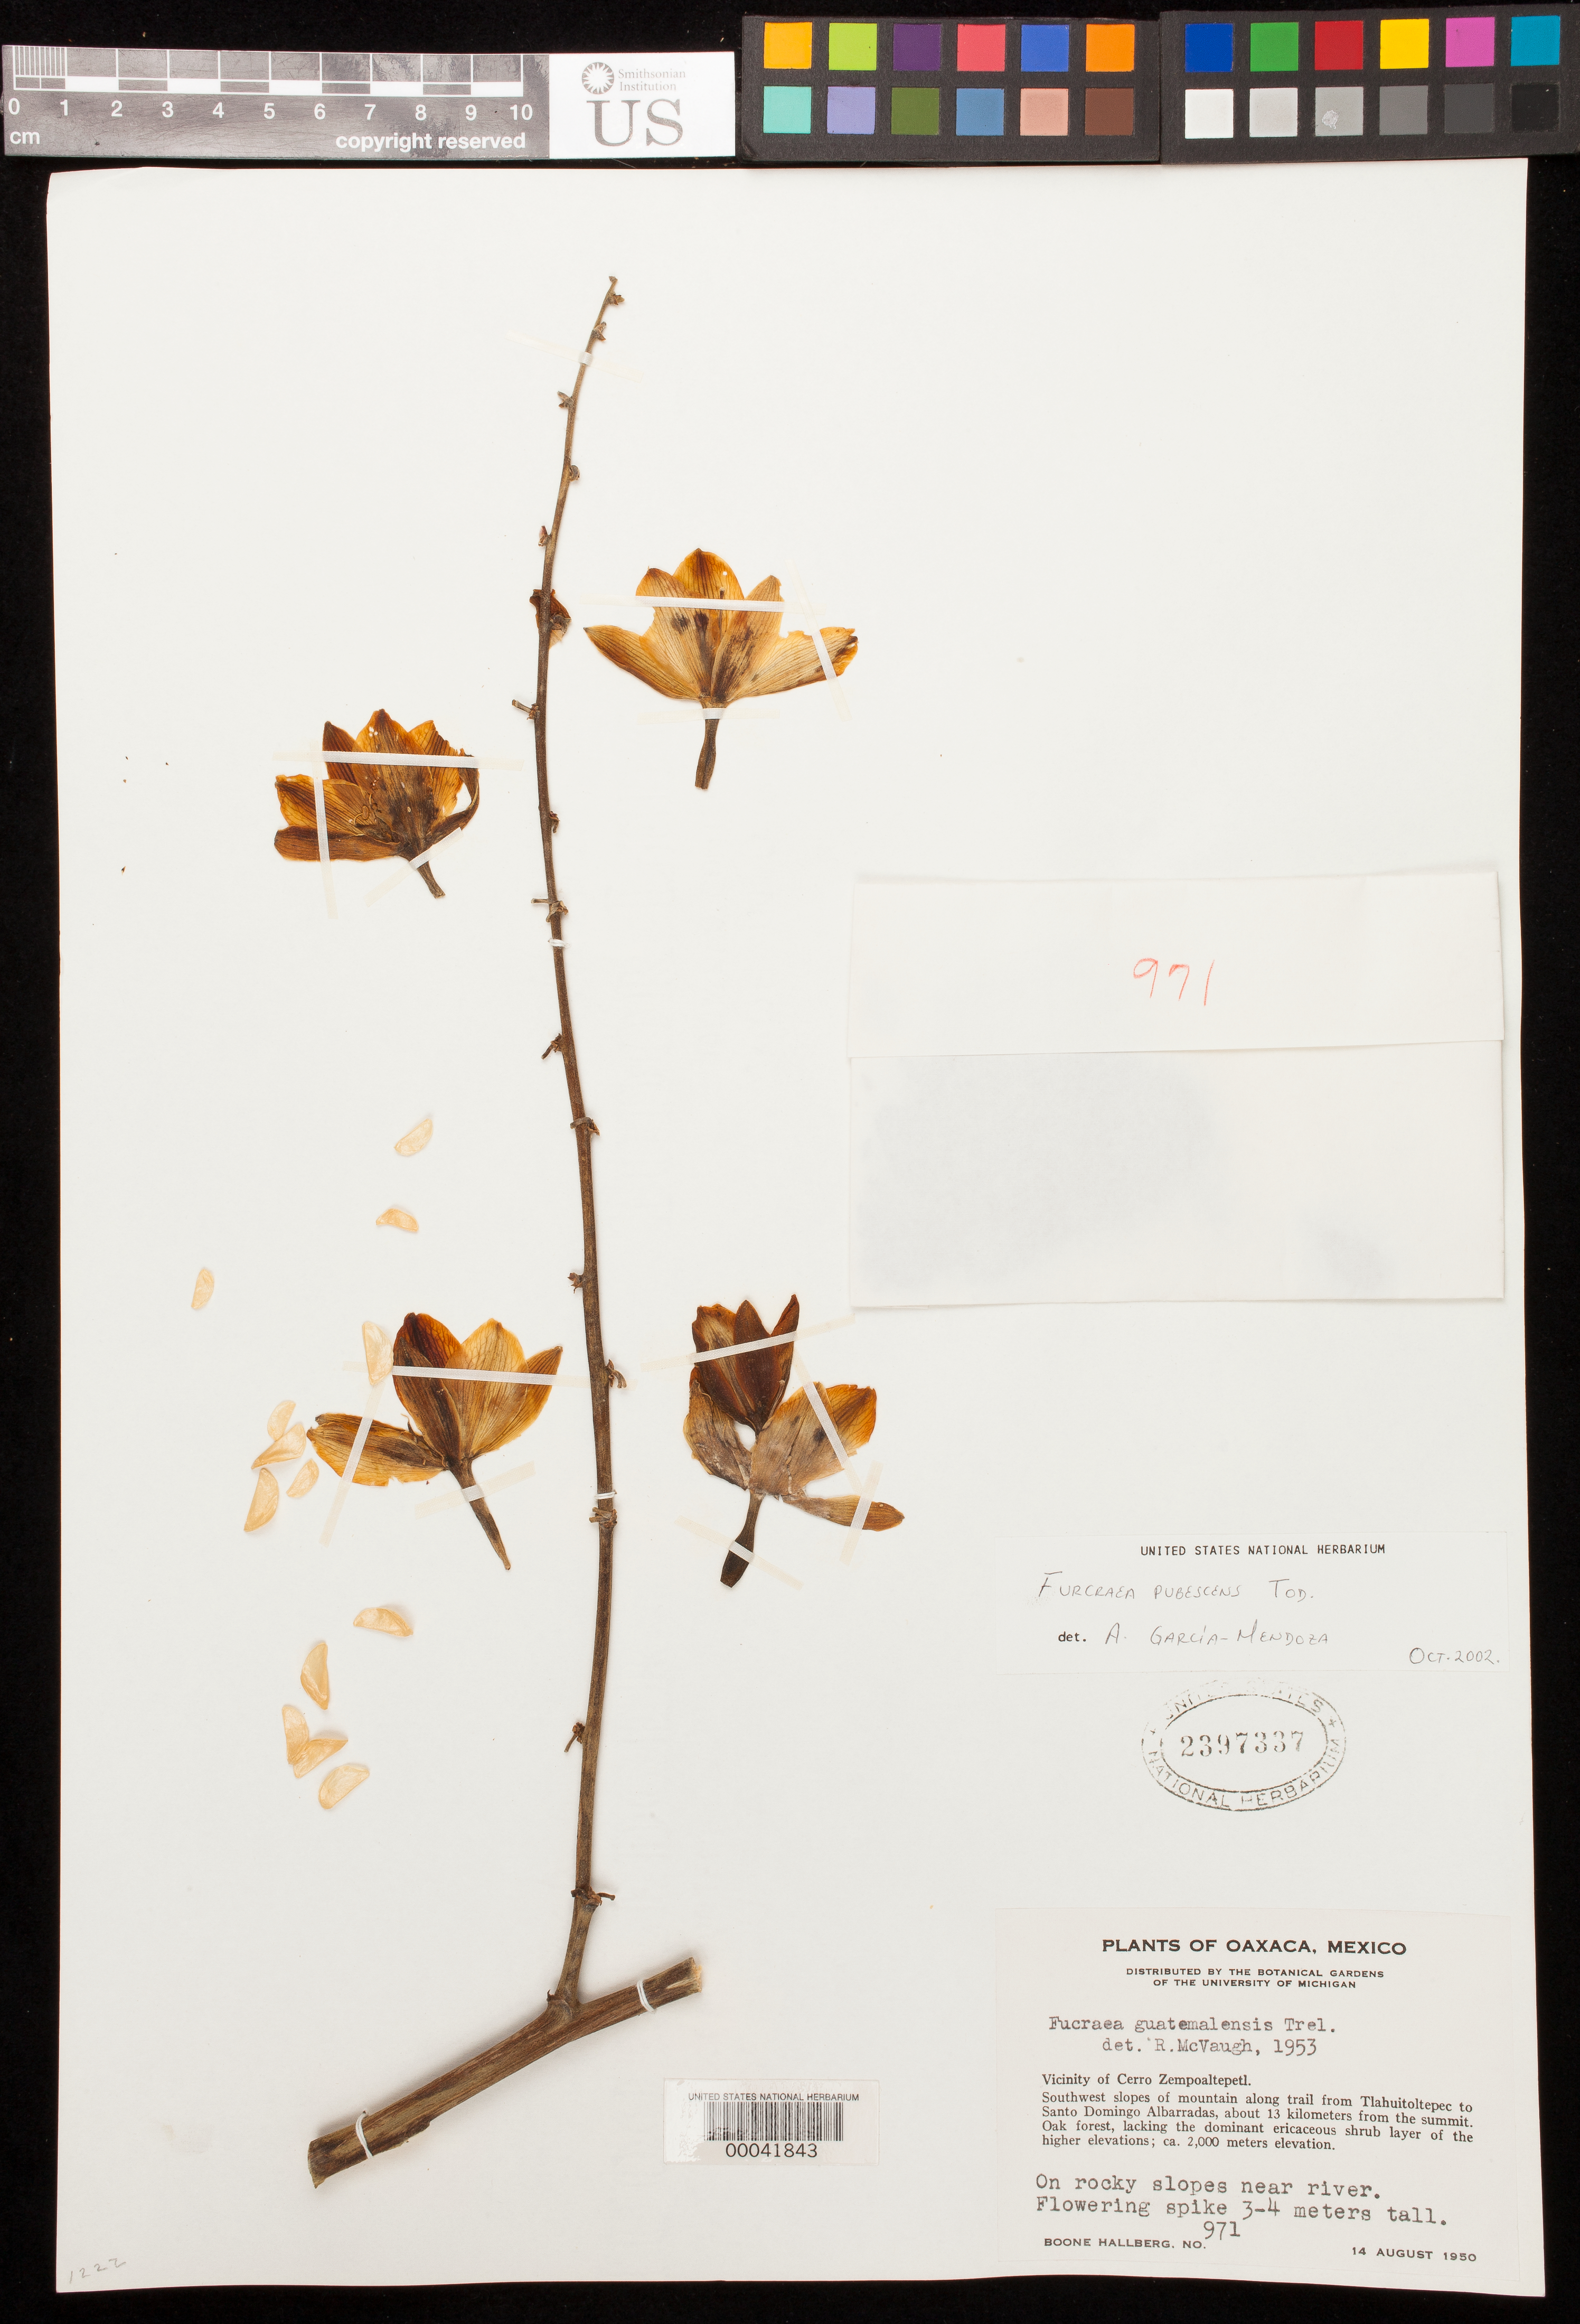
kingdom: Plantae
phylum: Tracheophyta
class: Liliopsida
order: Asparagales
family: Asparagaceae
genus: Furcraea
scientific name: Furcraea pubescens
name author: Tod.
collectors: B. Hallberg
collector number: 971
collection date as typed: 14 Aug 1950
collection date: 1950-08-14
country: Mexico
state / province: Oaxaca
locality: Vicinity of Cerro Zempoaltepetl, SW slopes of mountain from Tlahuitoltepec to Santo Domingo Albarradas ca. 13 km from summit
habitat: Forest, oak, lacking dominant iericaceous shrub layer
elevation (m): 2000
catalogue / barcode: US 2397337